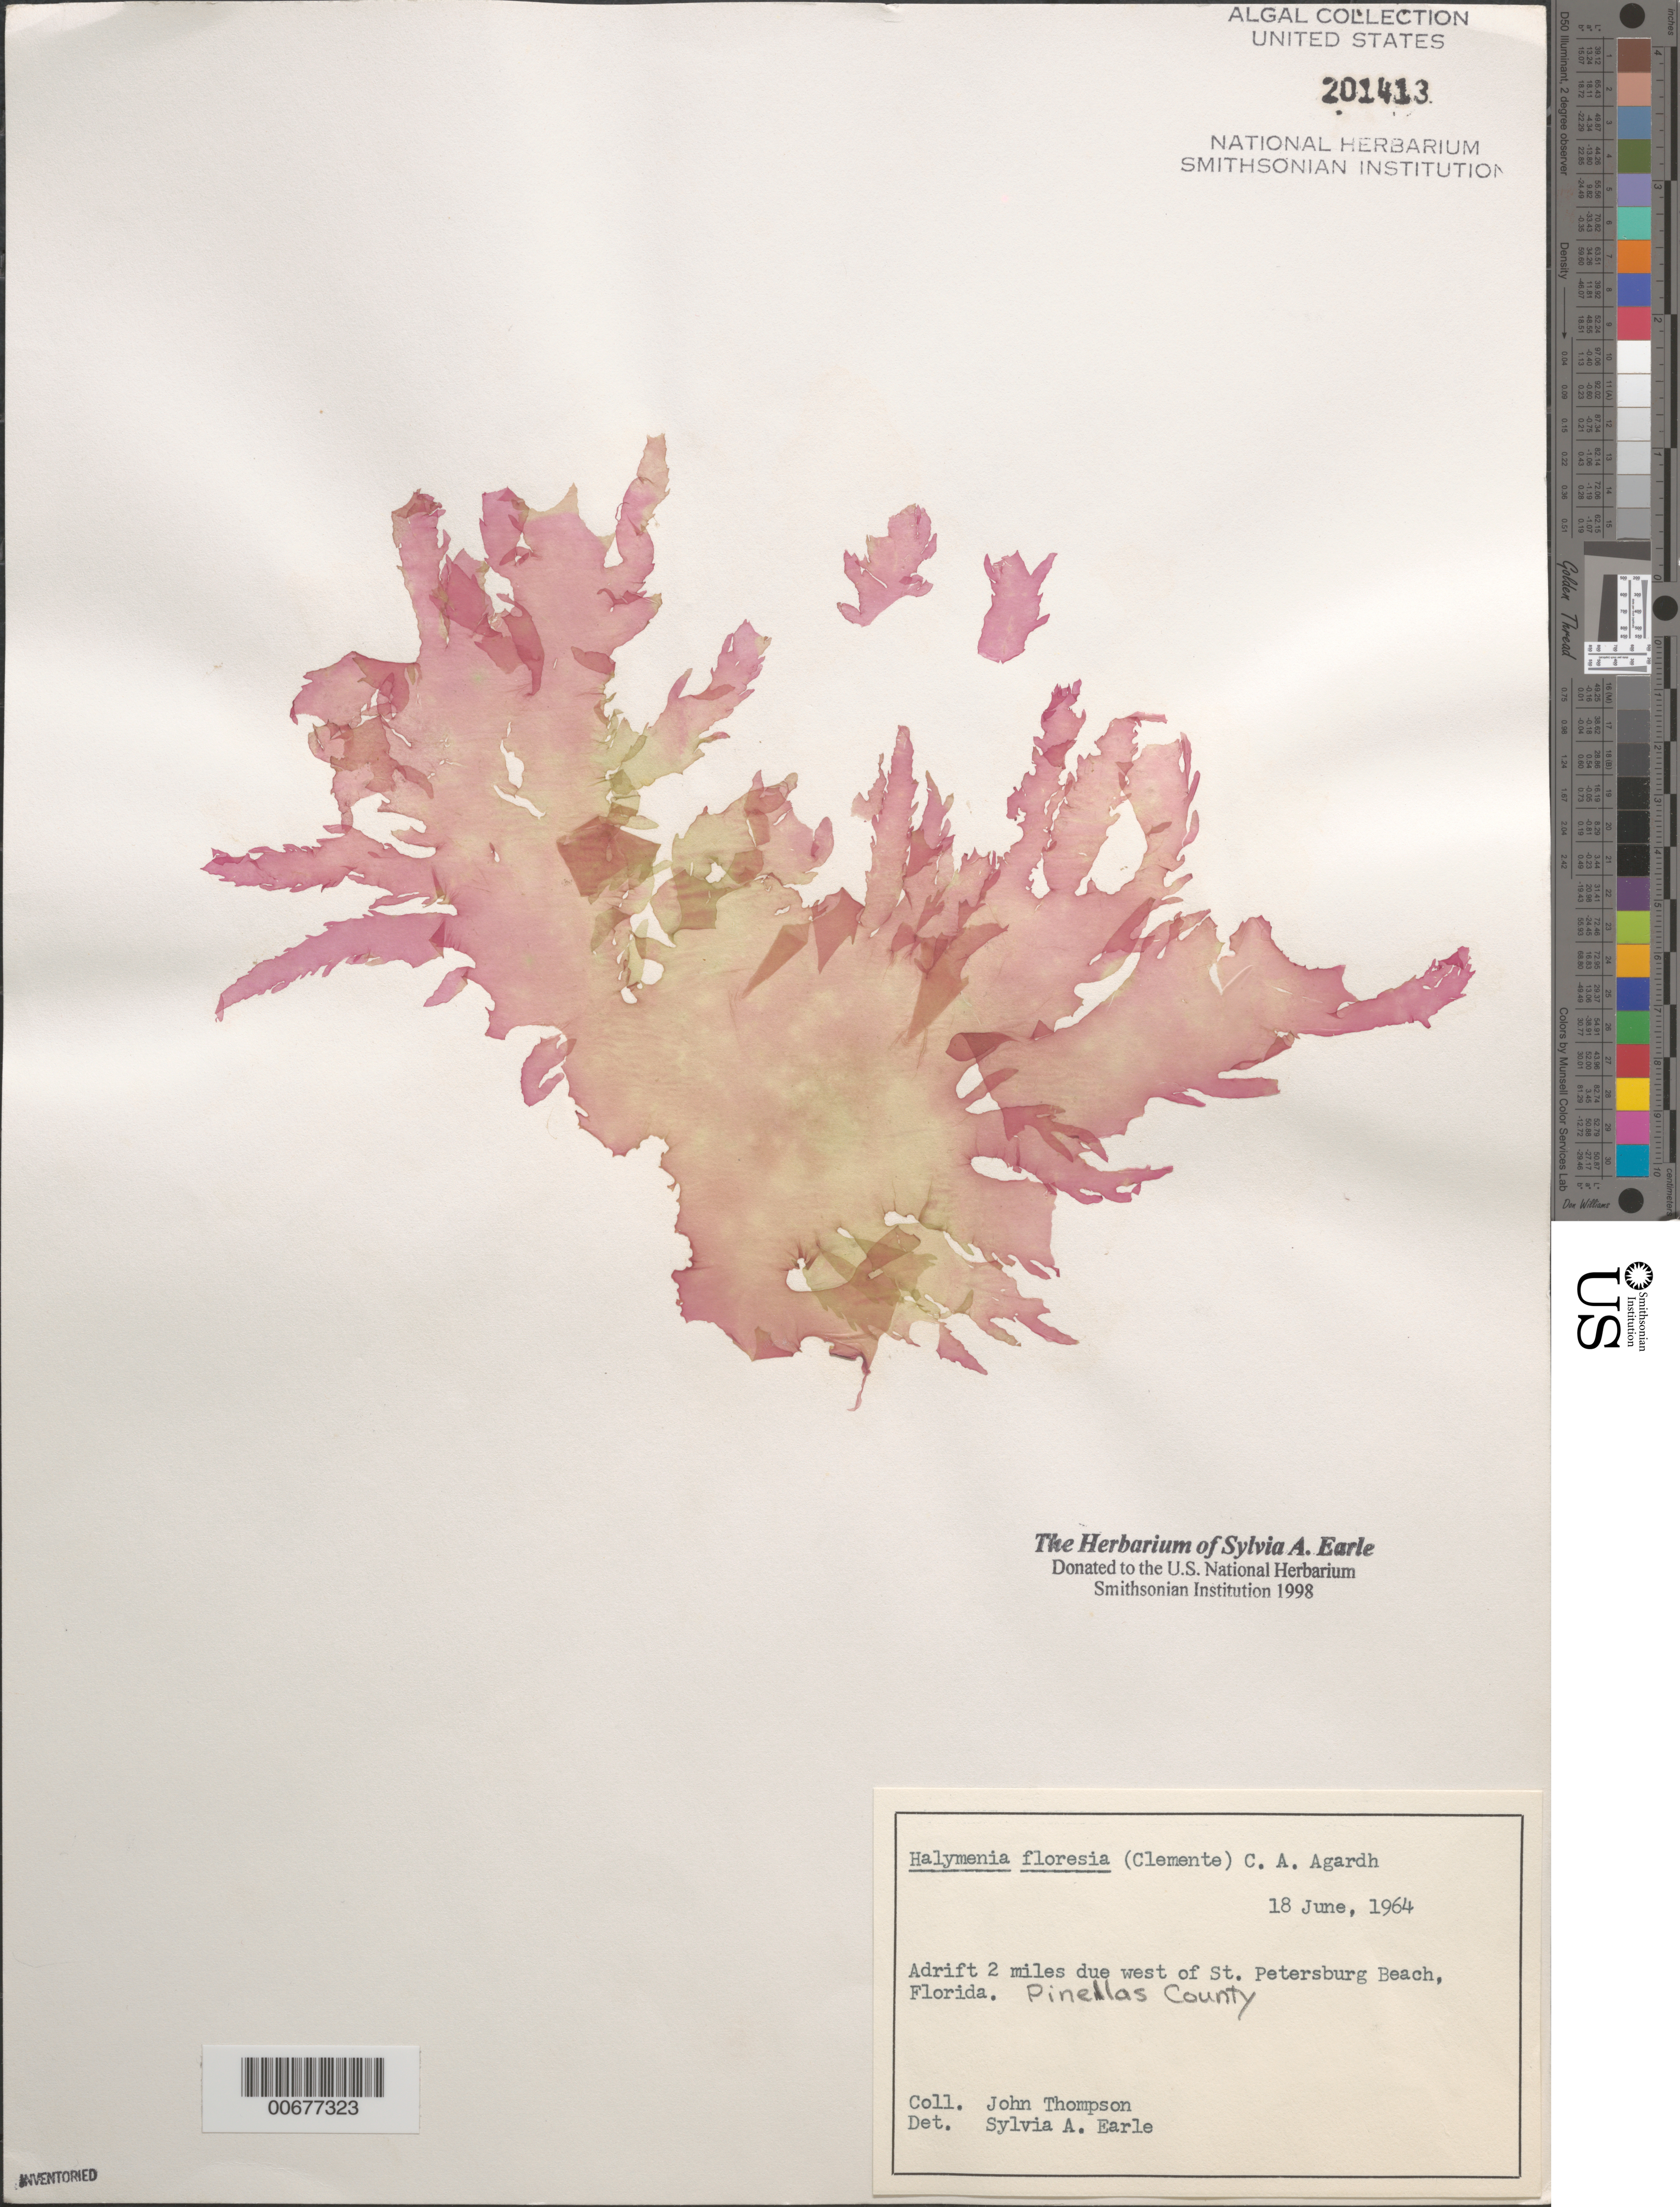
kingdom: Plantae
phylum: Rhodophyta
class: Florideophyceae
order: Halymeniales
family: Halymeniaceae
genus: Halymenia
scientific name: Halymenia floresii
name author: (Clemente) C. Agardh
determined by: Earle, S. A.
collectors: J. Thompson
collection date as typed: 18 Jun 1964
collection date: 1964-06-18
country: United States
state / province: Florida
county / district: Pinellas County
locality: Adrift 2 miles due west of St. Petersburg Beach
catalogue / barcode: US 201413